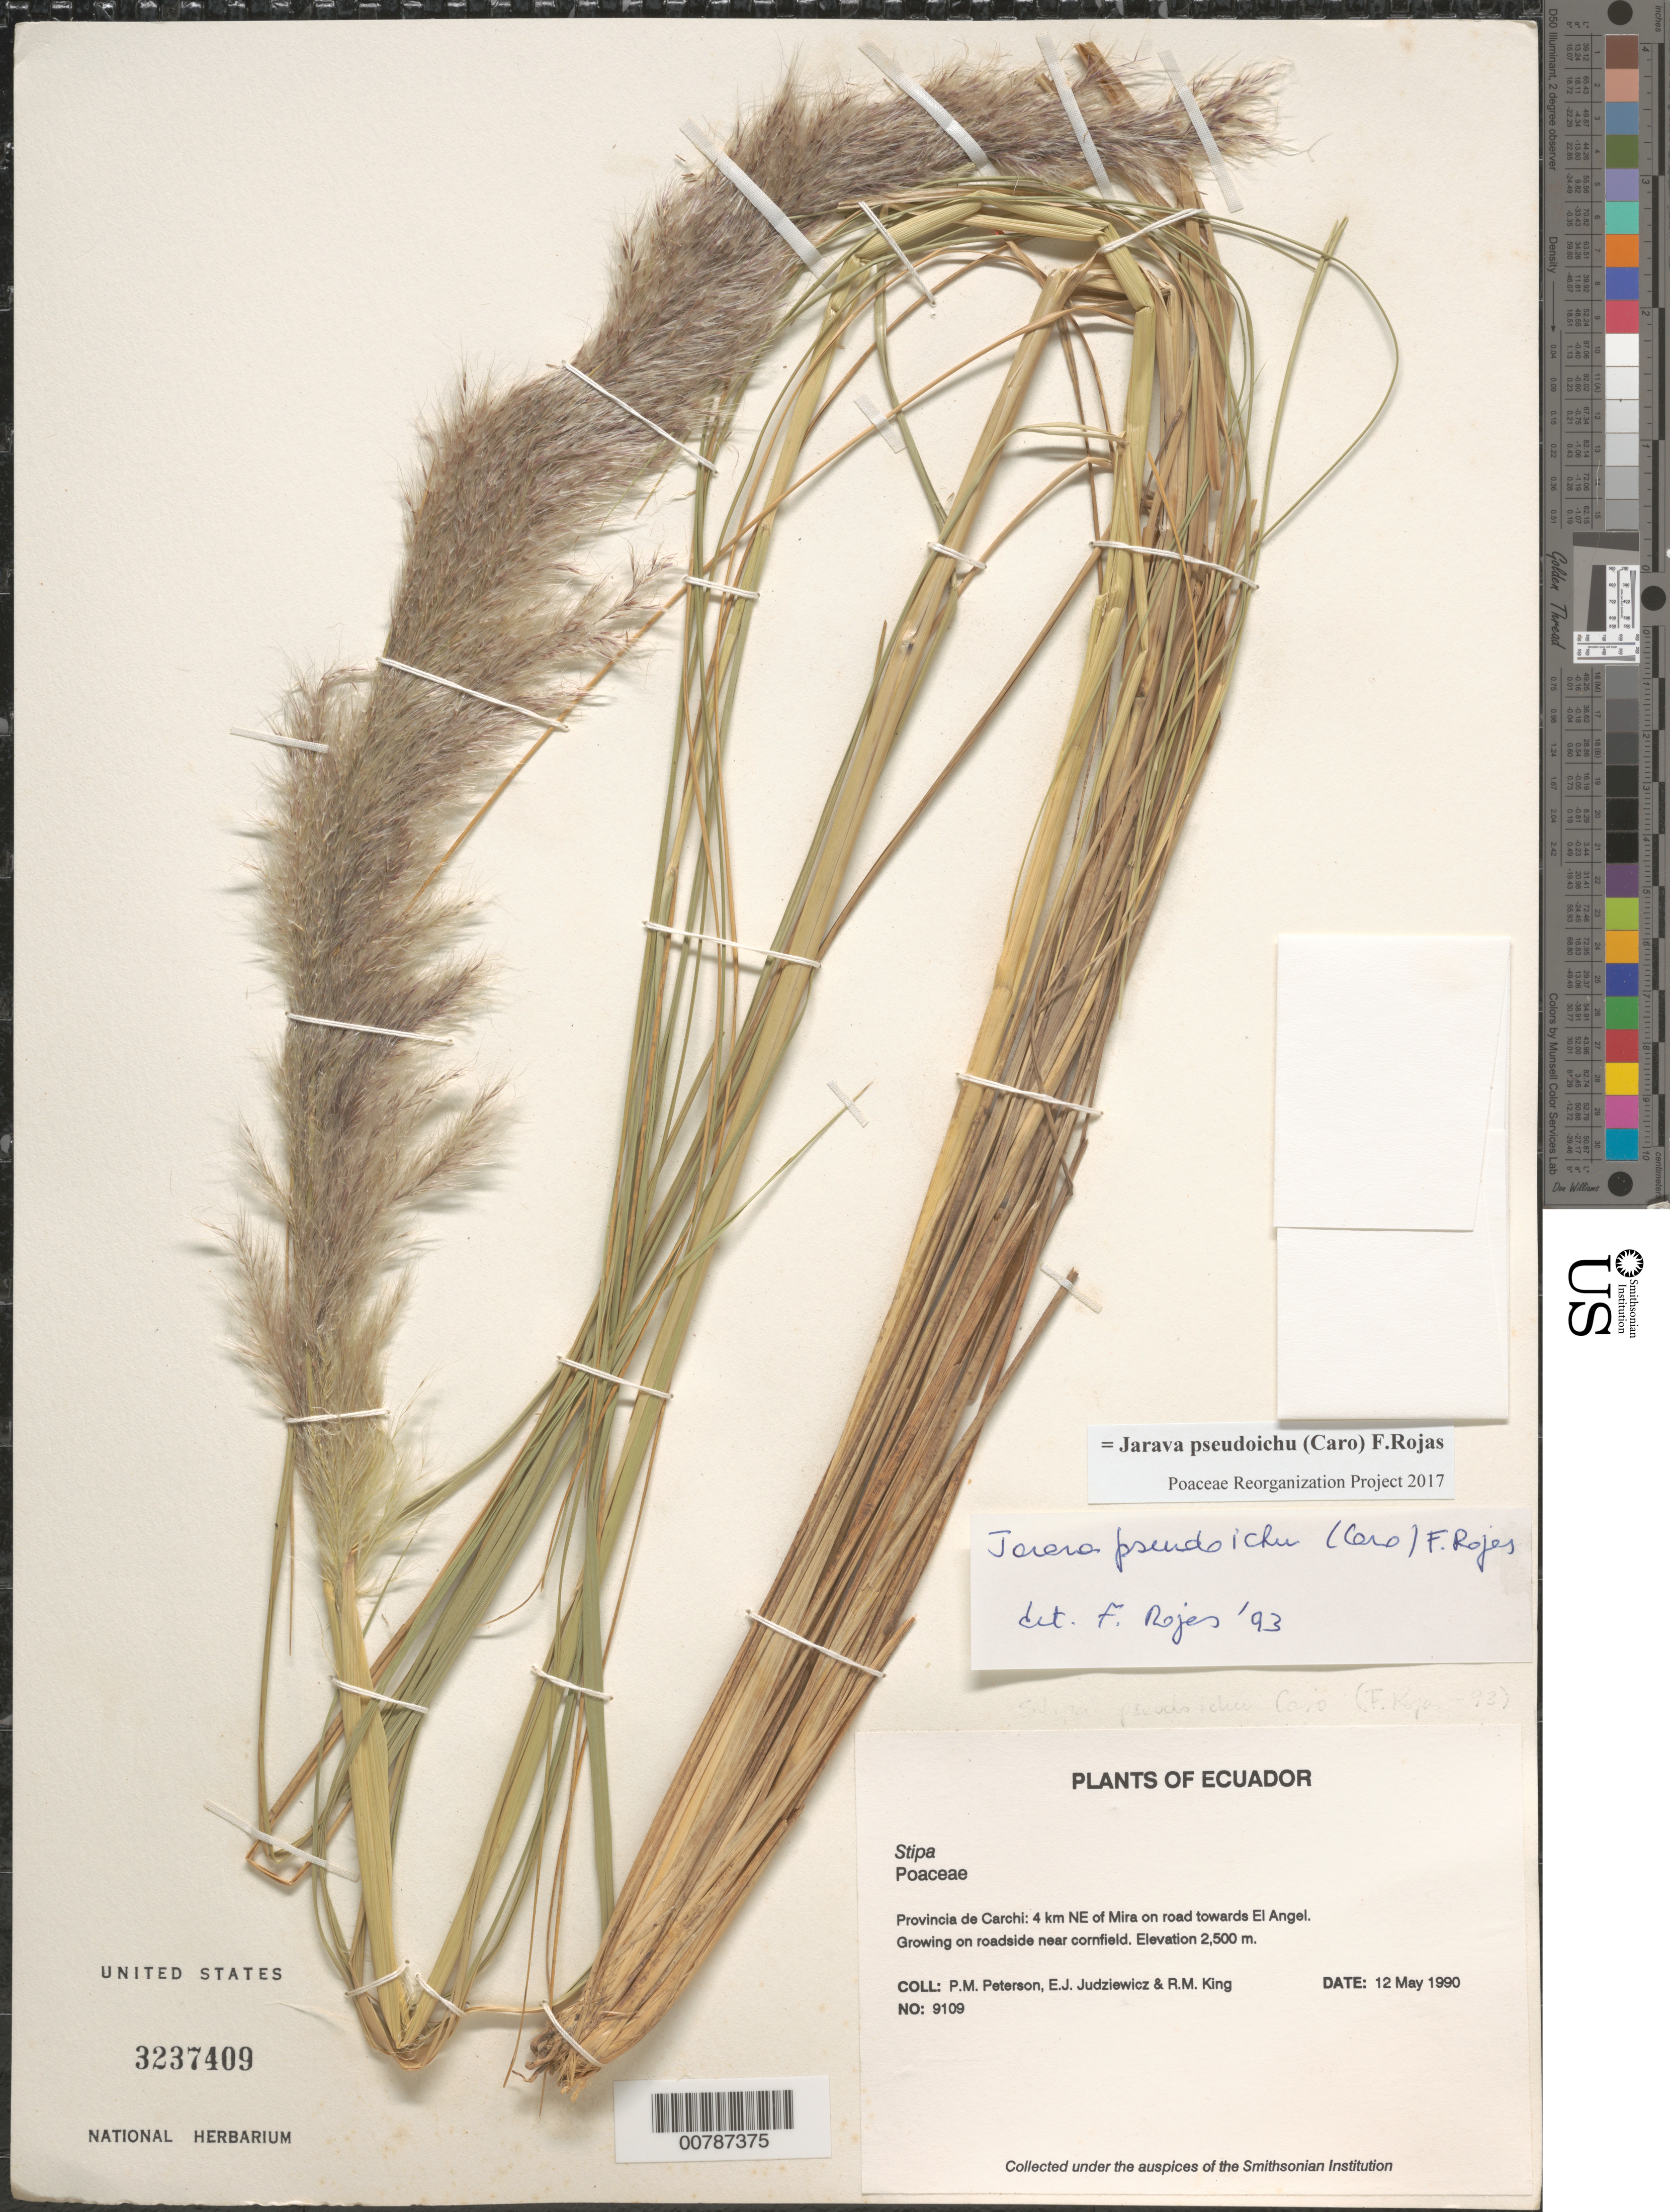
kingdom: Plantae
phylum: Tracheophyta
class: Liliopsida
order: Poales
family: Poaceae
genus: Jarava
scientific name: Jarava pseudoichu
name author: (Caro) F. Rojas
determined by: Rojas, F.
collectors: P. M. Peterson, E. J. Judziewicz & R. M. King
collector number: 09109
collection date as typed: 12 May 1990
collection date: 1990-05-12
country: Ecuador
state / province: Carchi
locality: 4 km NE of Mira on road towards El Angel.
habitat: Growing on roadside near cornfield.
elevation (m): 2500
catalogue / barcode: US 3237409